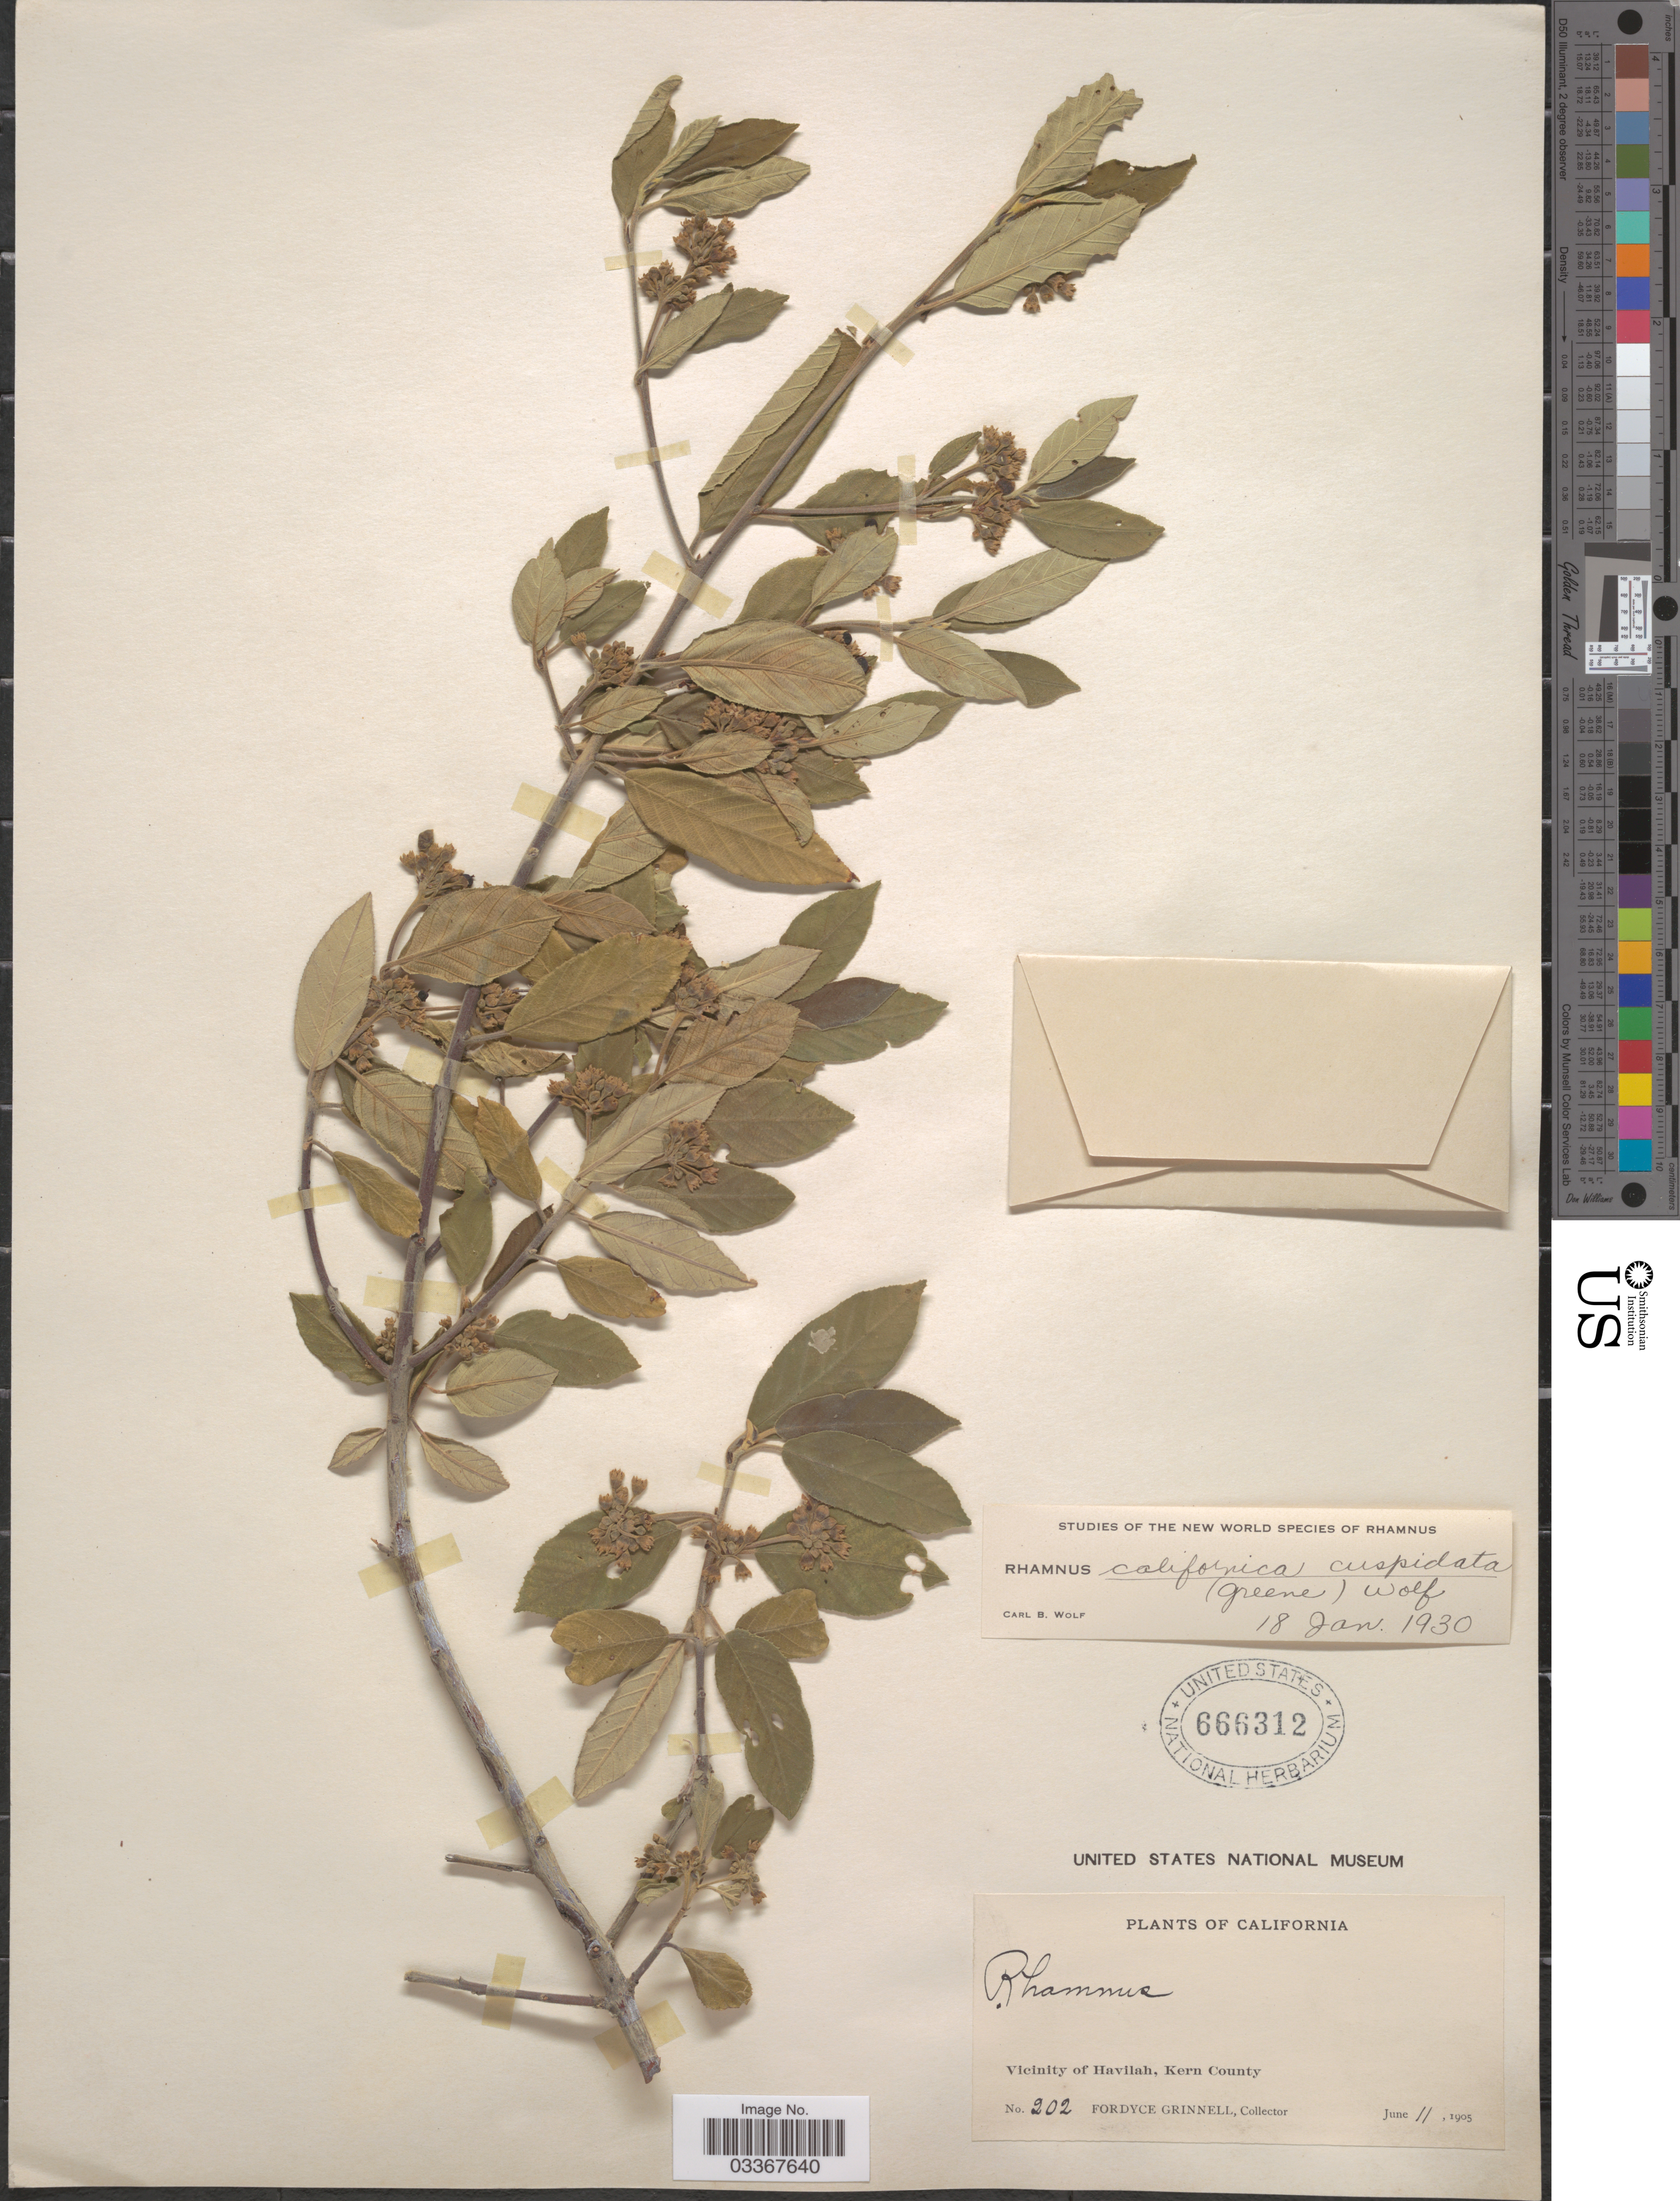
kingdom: Plantae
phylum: Tracheophyta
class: Magnoliopsida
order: Rosales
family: Rhamnaceae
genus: Frangula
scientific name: Frangula californica subsp. cuspidata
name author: (Greene) Kartesz & Gandhi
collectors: F. Grinnell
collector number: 202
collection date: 1905-06-11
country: United States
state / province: California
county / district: Kern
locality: Vicinity of Havilah, Kern County.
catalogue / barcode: US 666312